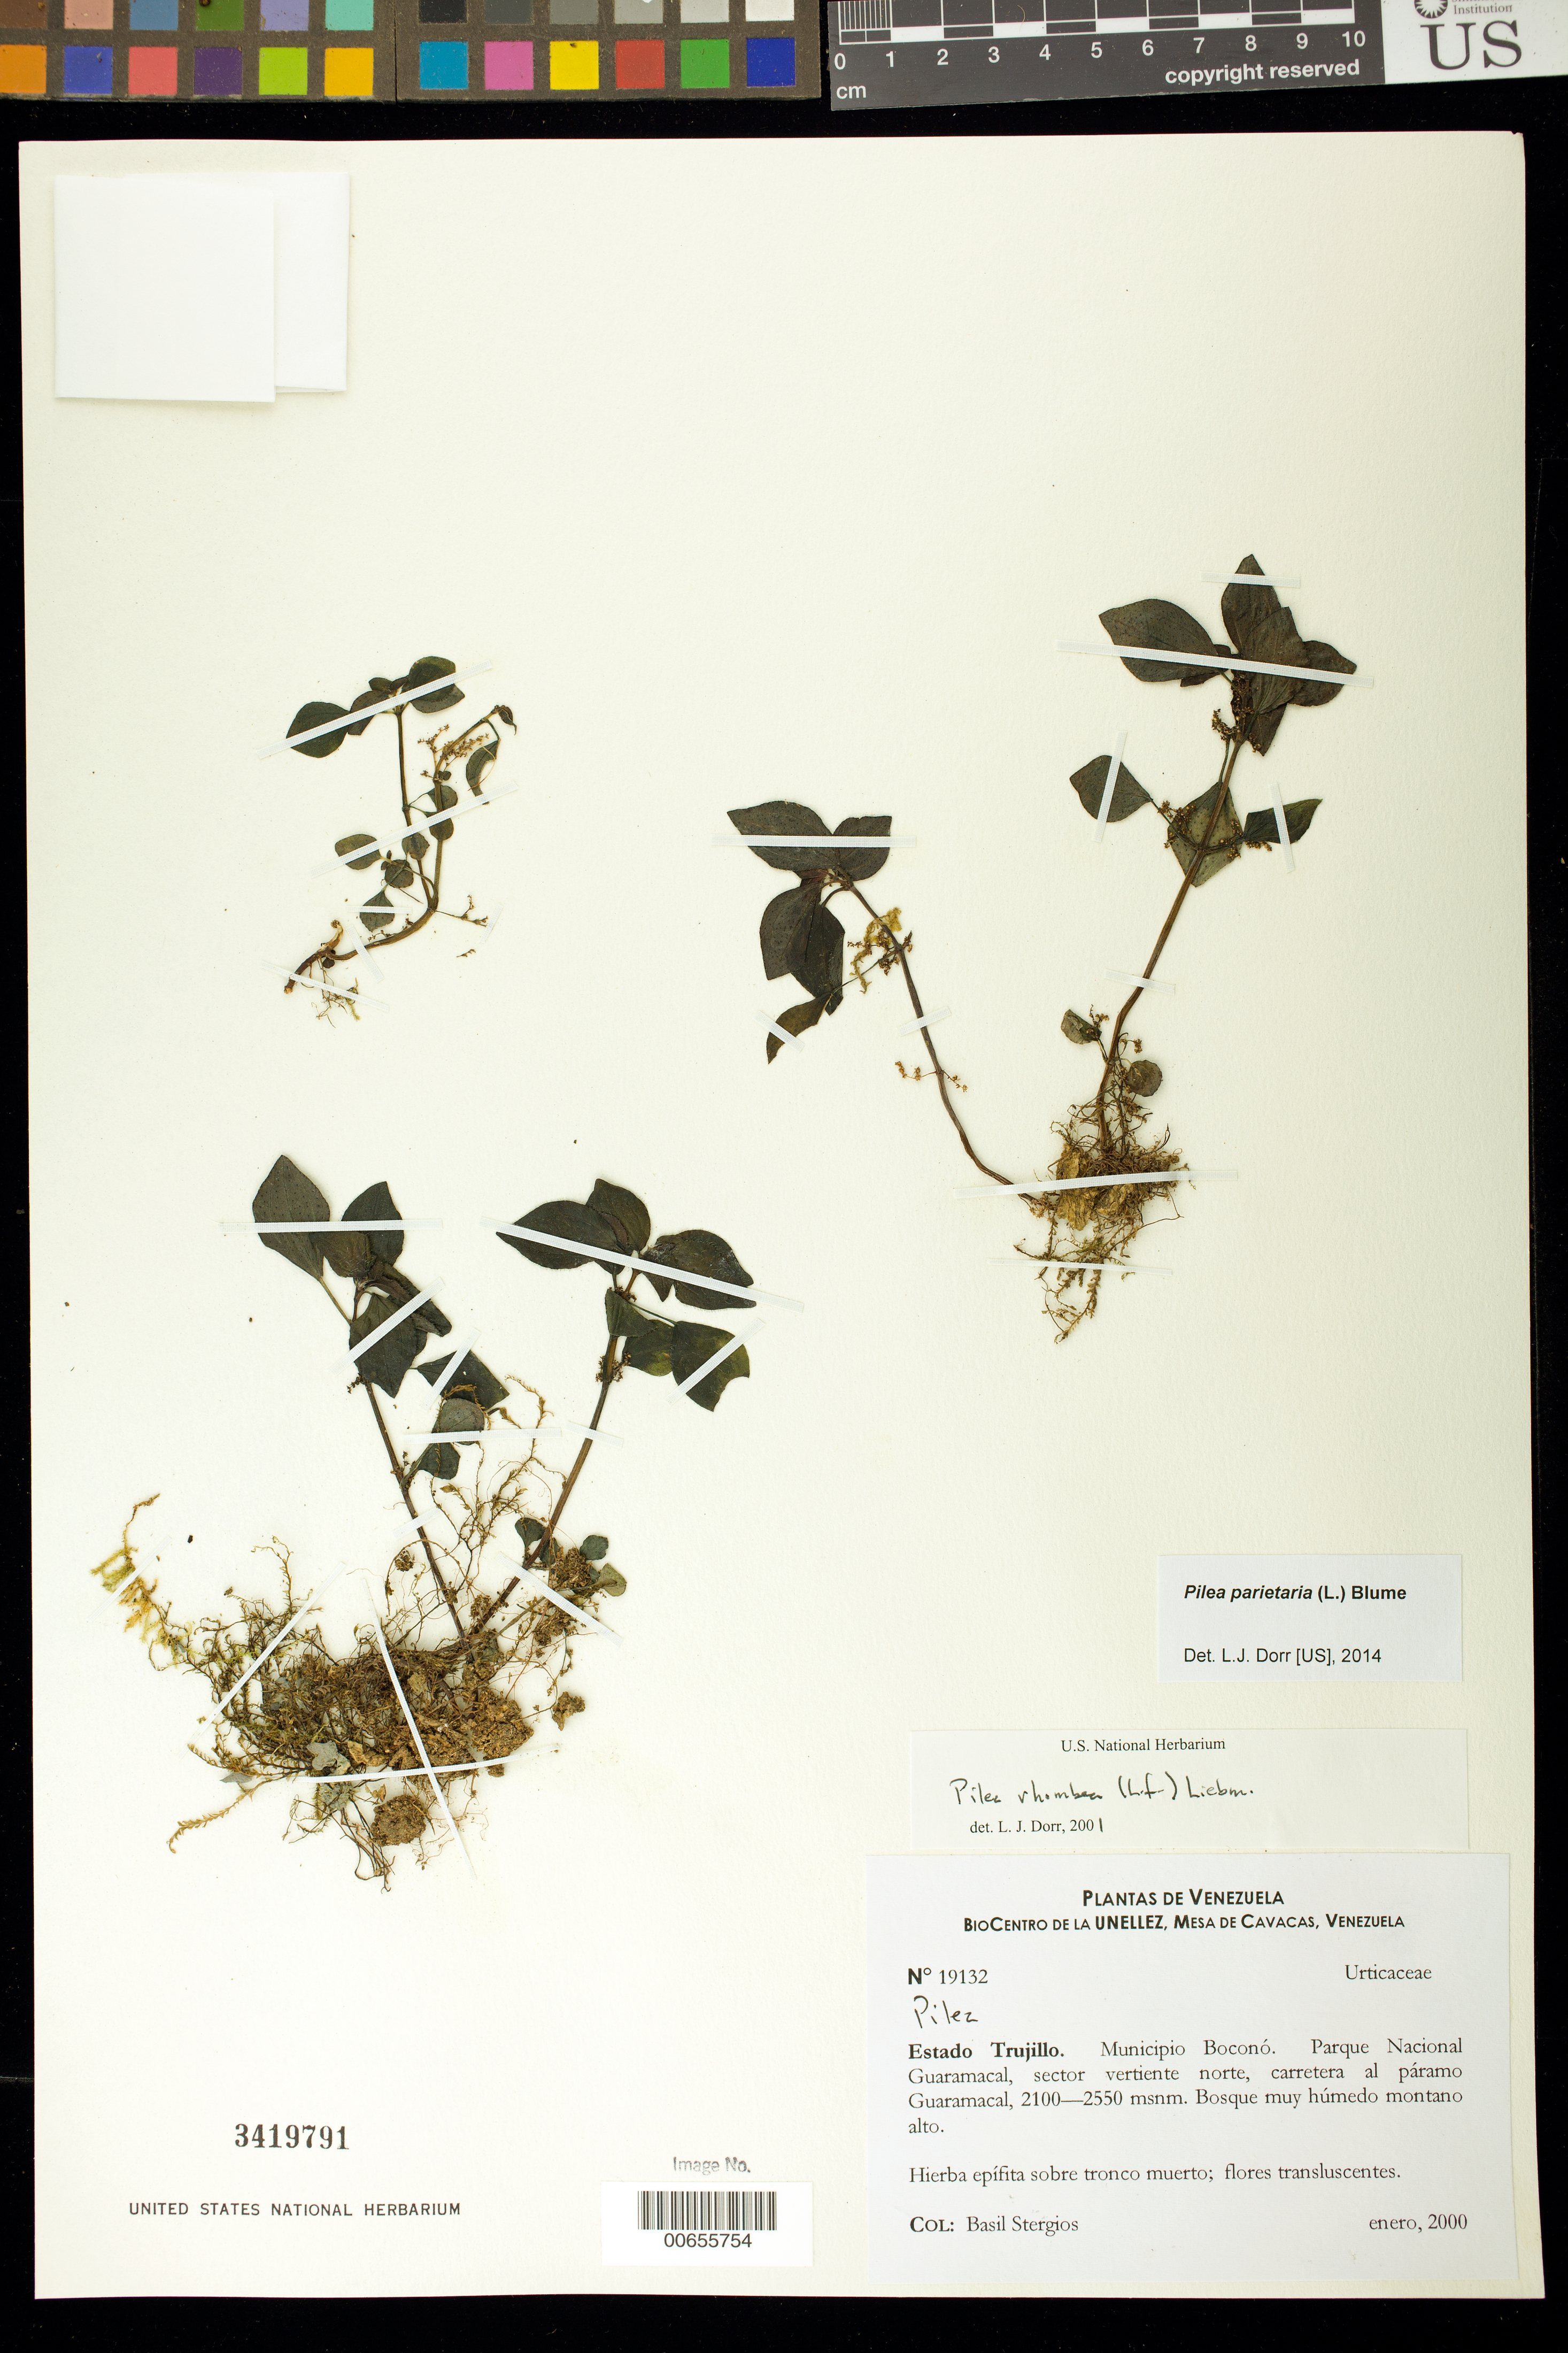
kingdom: Plantae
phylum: Tracheophyta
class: Magnoliopsida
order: Rosales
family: Urticaceae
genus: Pilea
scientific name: Pilea parietaria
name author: (L.) Blume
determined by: Dorr, L. J., (BOT), Smithsonian Institution - National Museum of Natural History (UNITED STATES)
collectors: B. G. Stergios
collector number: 19132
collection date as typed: Jan 2000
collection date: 2000-01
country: Venezuela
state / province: Trujillo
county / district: Boconó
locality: Parque Nacional Guaramacal, vertiente N, carretera al páramo Guaramacal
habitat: Bosque muy húmedo montano alto.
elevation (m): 2100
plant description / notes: PORT, US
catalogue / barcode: US 3419791